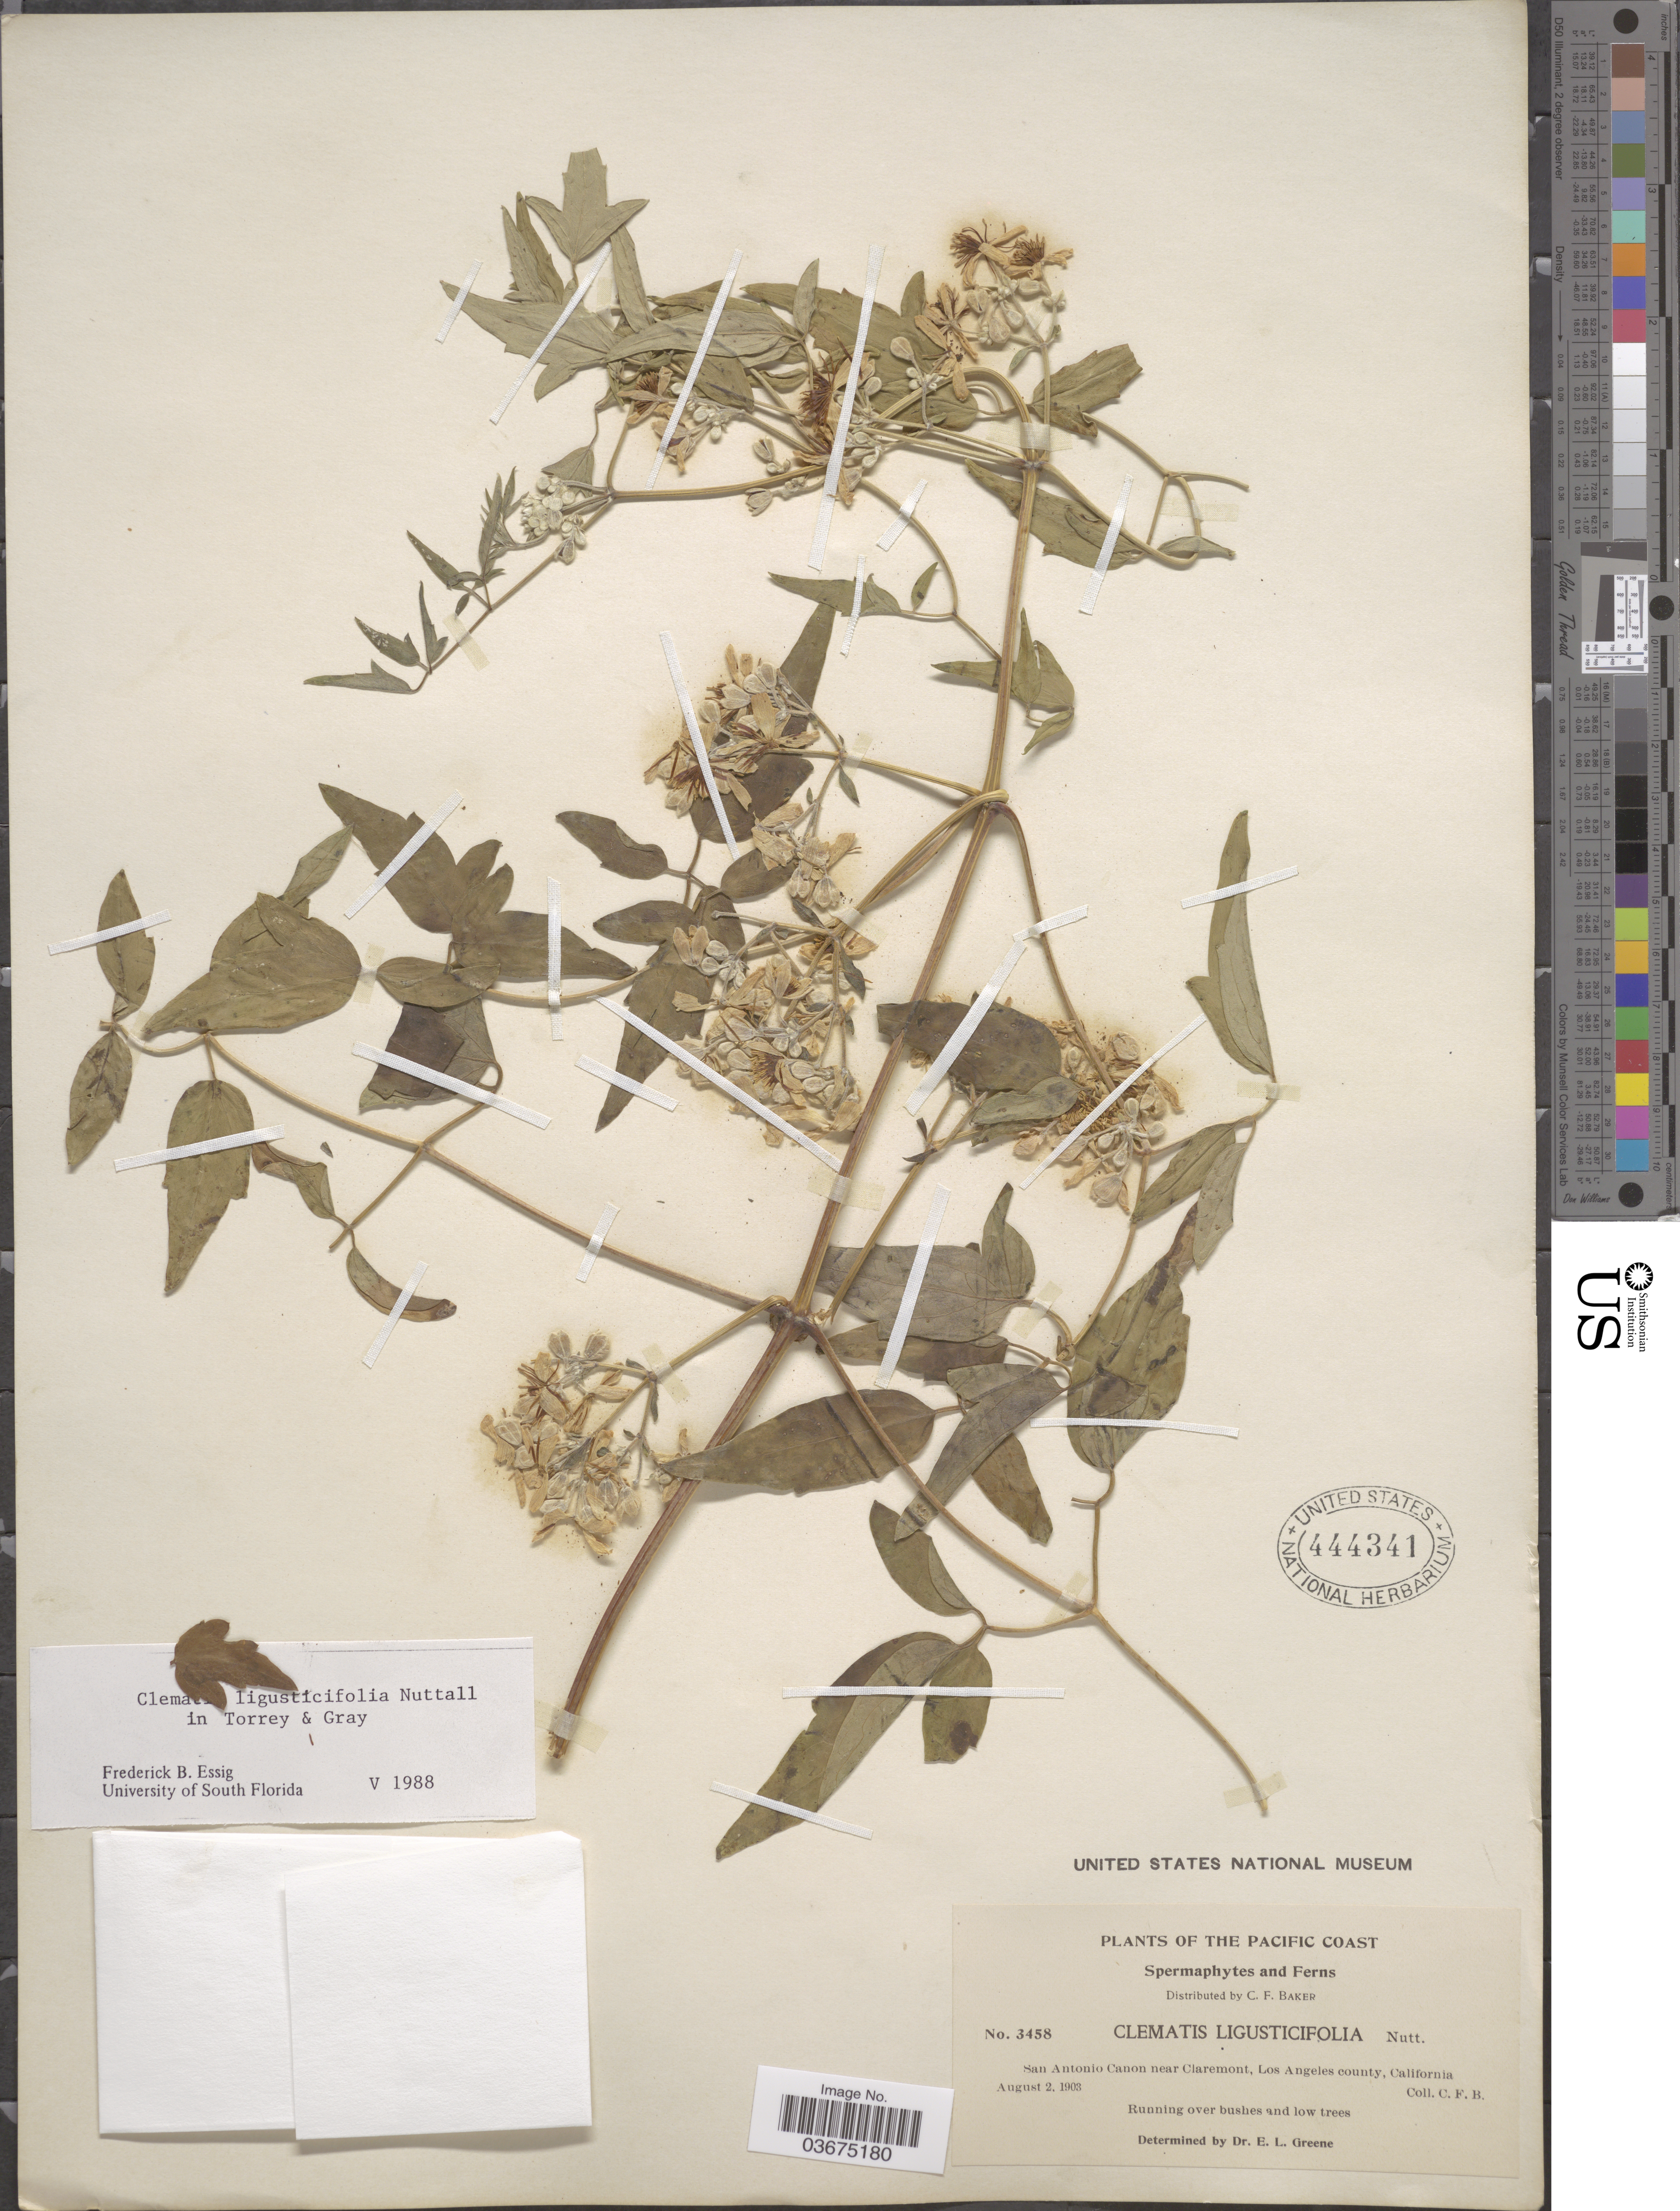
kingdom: Plantae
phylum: Tracheophyta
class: Magnoliopsida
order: Ranunculales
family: Ranunculaceae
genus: Clematis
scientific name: Clematis ligusticifolia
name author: Nutt.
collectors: C. F. Baker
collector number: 3458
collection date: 1903-08-02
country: United States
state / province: California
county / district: Los Angeles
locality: The Pacific Coast. San Antonio Canon near Claremont, Los Angeles county.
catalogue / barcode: US 444341